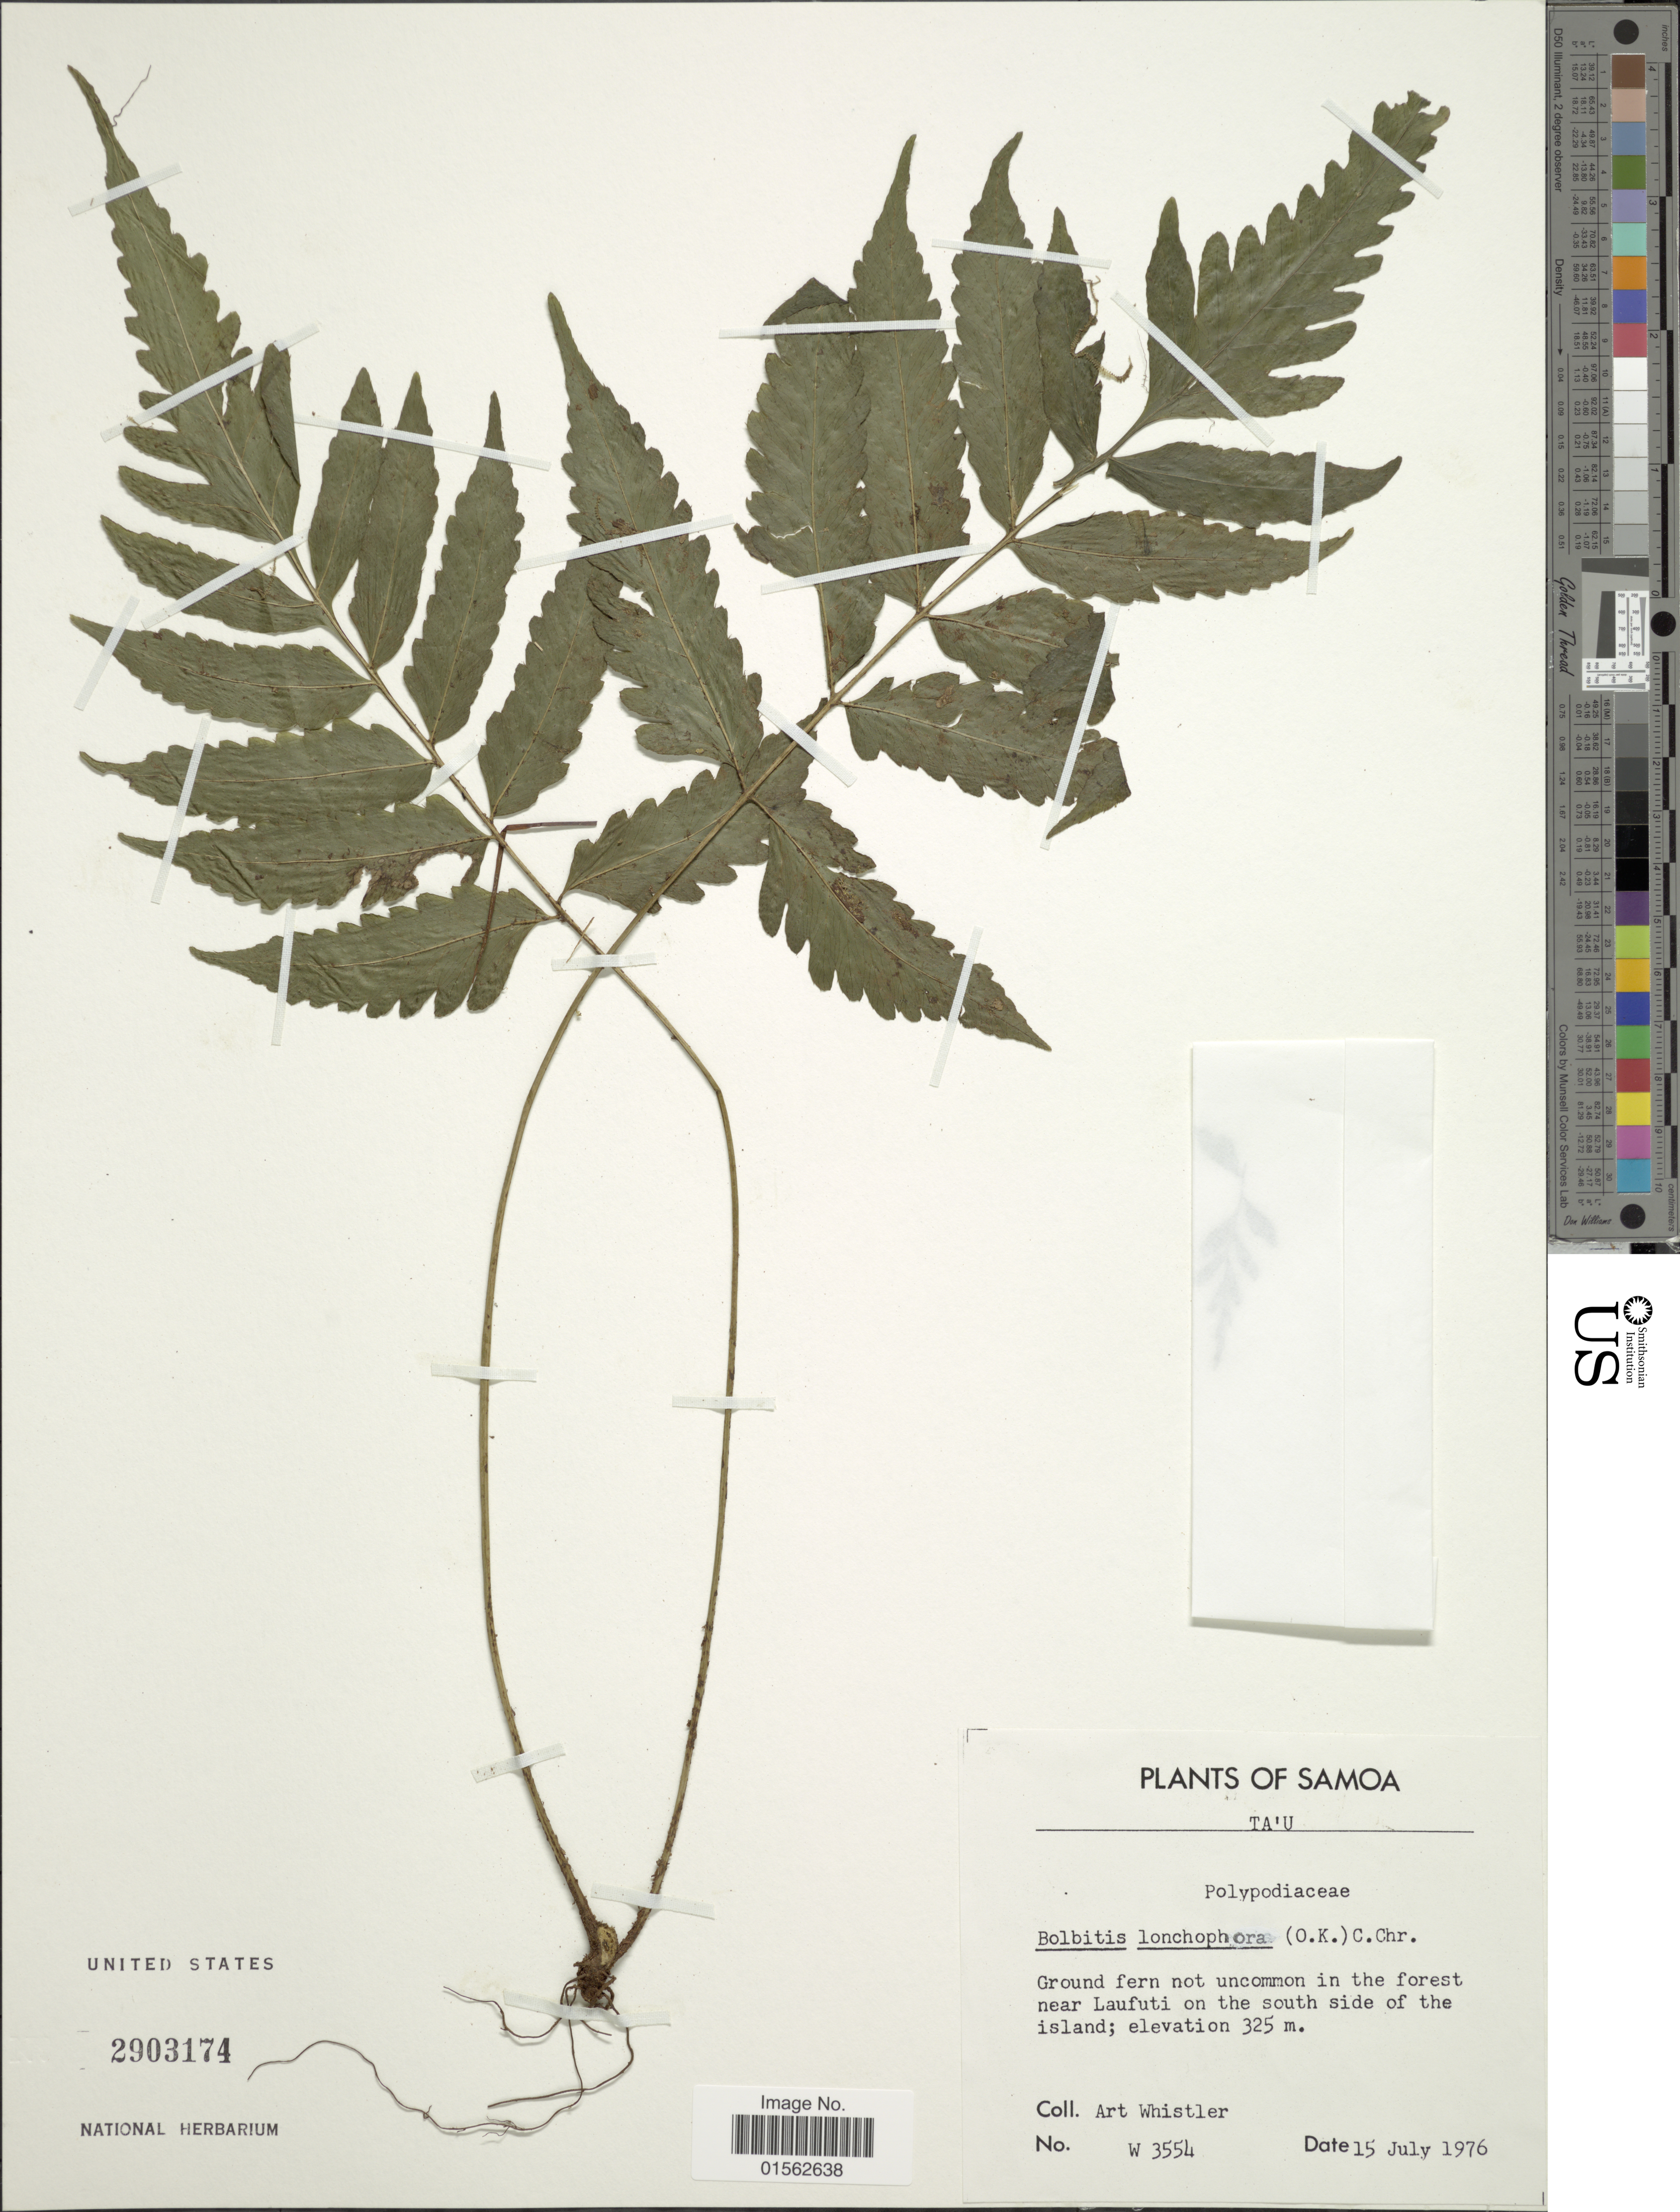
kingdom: Plantae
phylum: Tracheophyta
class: Polypodiopsida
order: Polypodiales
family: Dryopteridaceae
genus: Bolbitis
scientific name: Bolbitis lonchophora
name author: (Fée) C. Chr.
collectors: A. Whistler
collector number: W3554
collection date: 1976-07-15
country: American Samoa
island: Ta'u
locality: Ta'u, ground fern not uncommon in the forest near Laufuti on the south side of the island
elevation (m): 325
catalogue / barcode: US 2903174